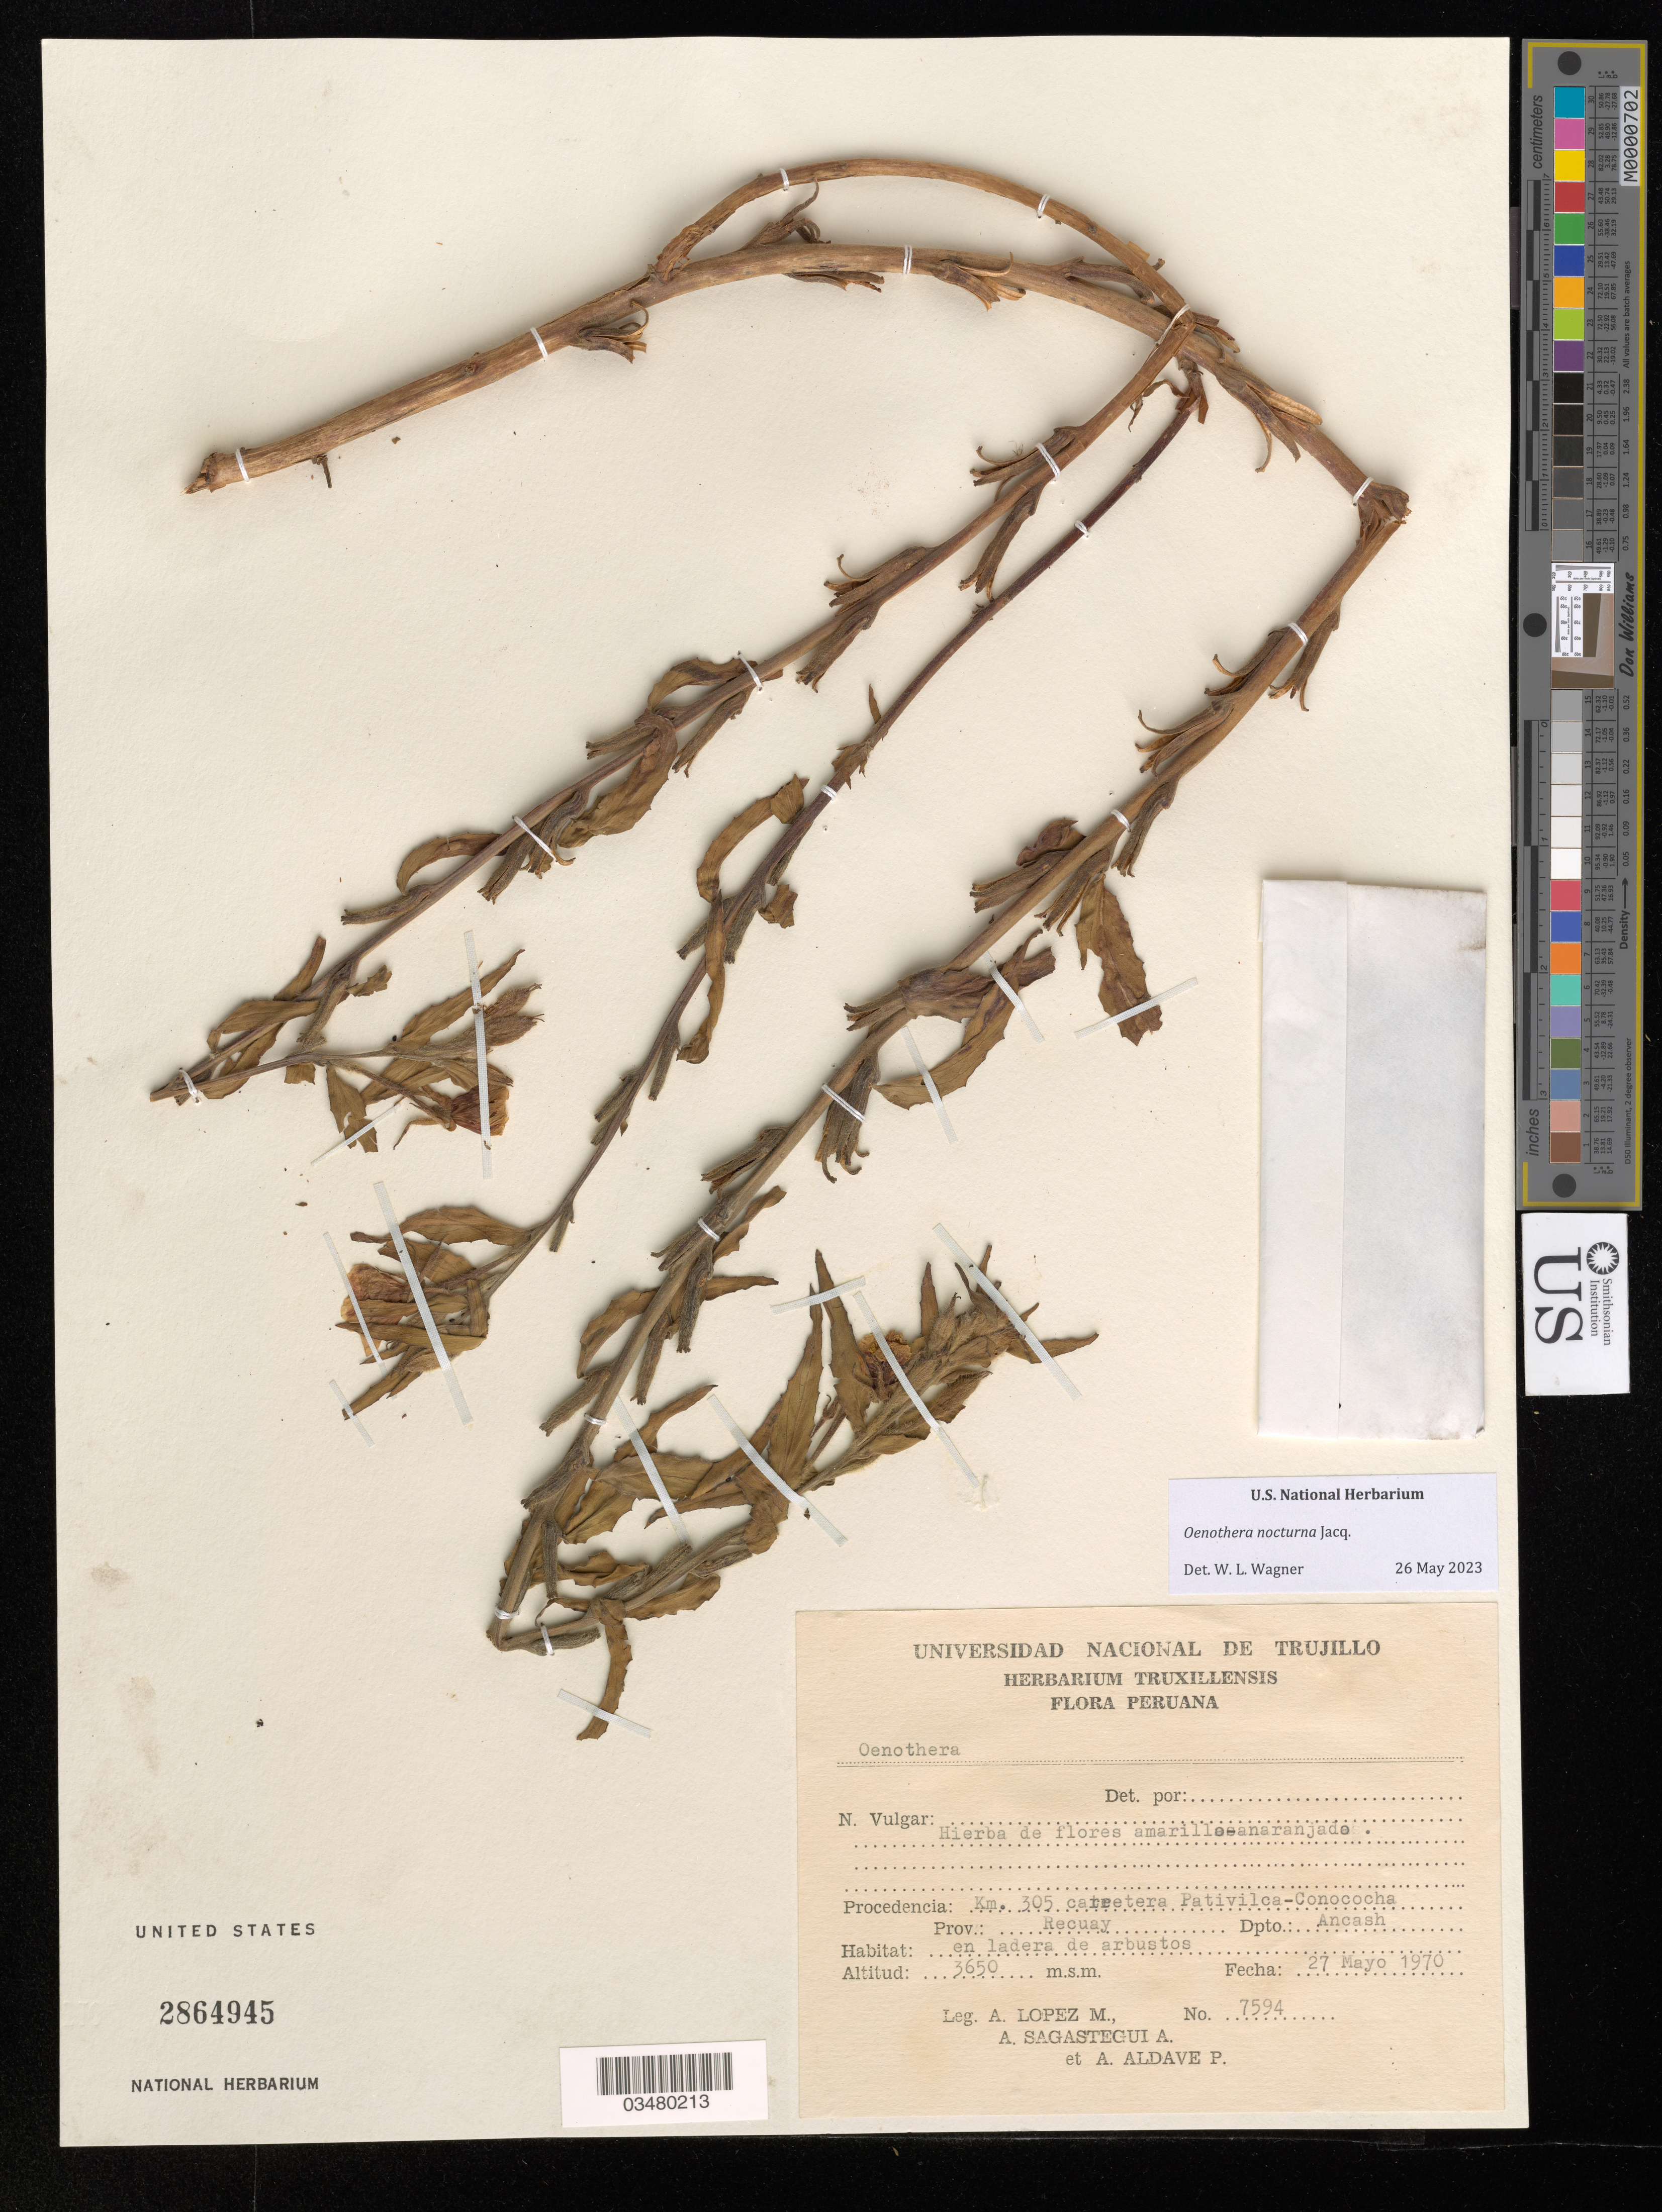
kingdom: Plantae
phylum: Tracheophyta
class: Magnoliopsida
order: Myrtales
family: Onagraceae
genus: Oenothera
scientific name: Oenothera nocturna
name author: Jacq.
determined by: Wagner, W. L., (BOT), Smithsonian Institution - National Museum of Natural History (UNITED STATES)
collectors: A. López M., A. Sagástegui A. & A. Aldave P.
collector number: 7594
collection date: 1970-05-27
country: Peru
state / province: Ancash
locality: Km. 305 carretera Pativilca-Conococha. Prov.: Recuay. Dpto.: Ancash.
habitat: En ladera de arbustos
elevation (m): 3650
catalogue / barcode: US 2864945